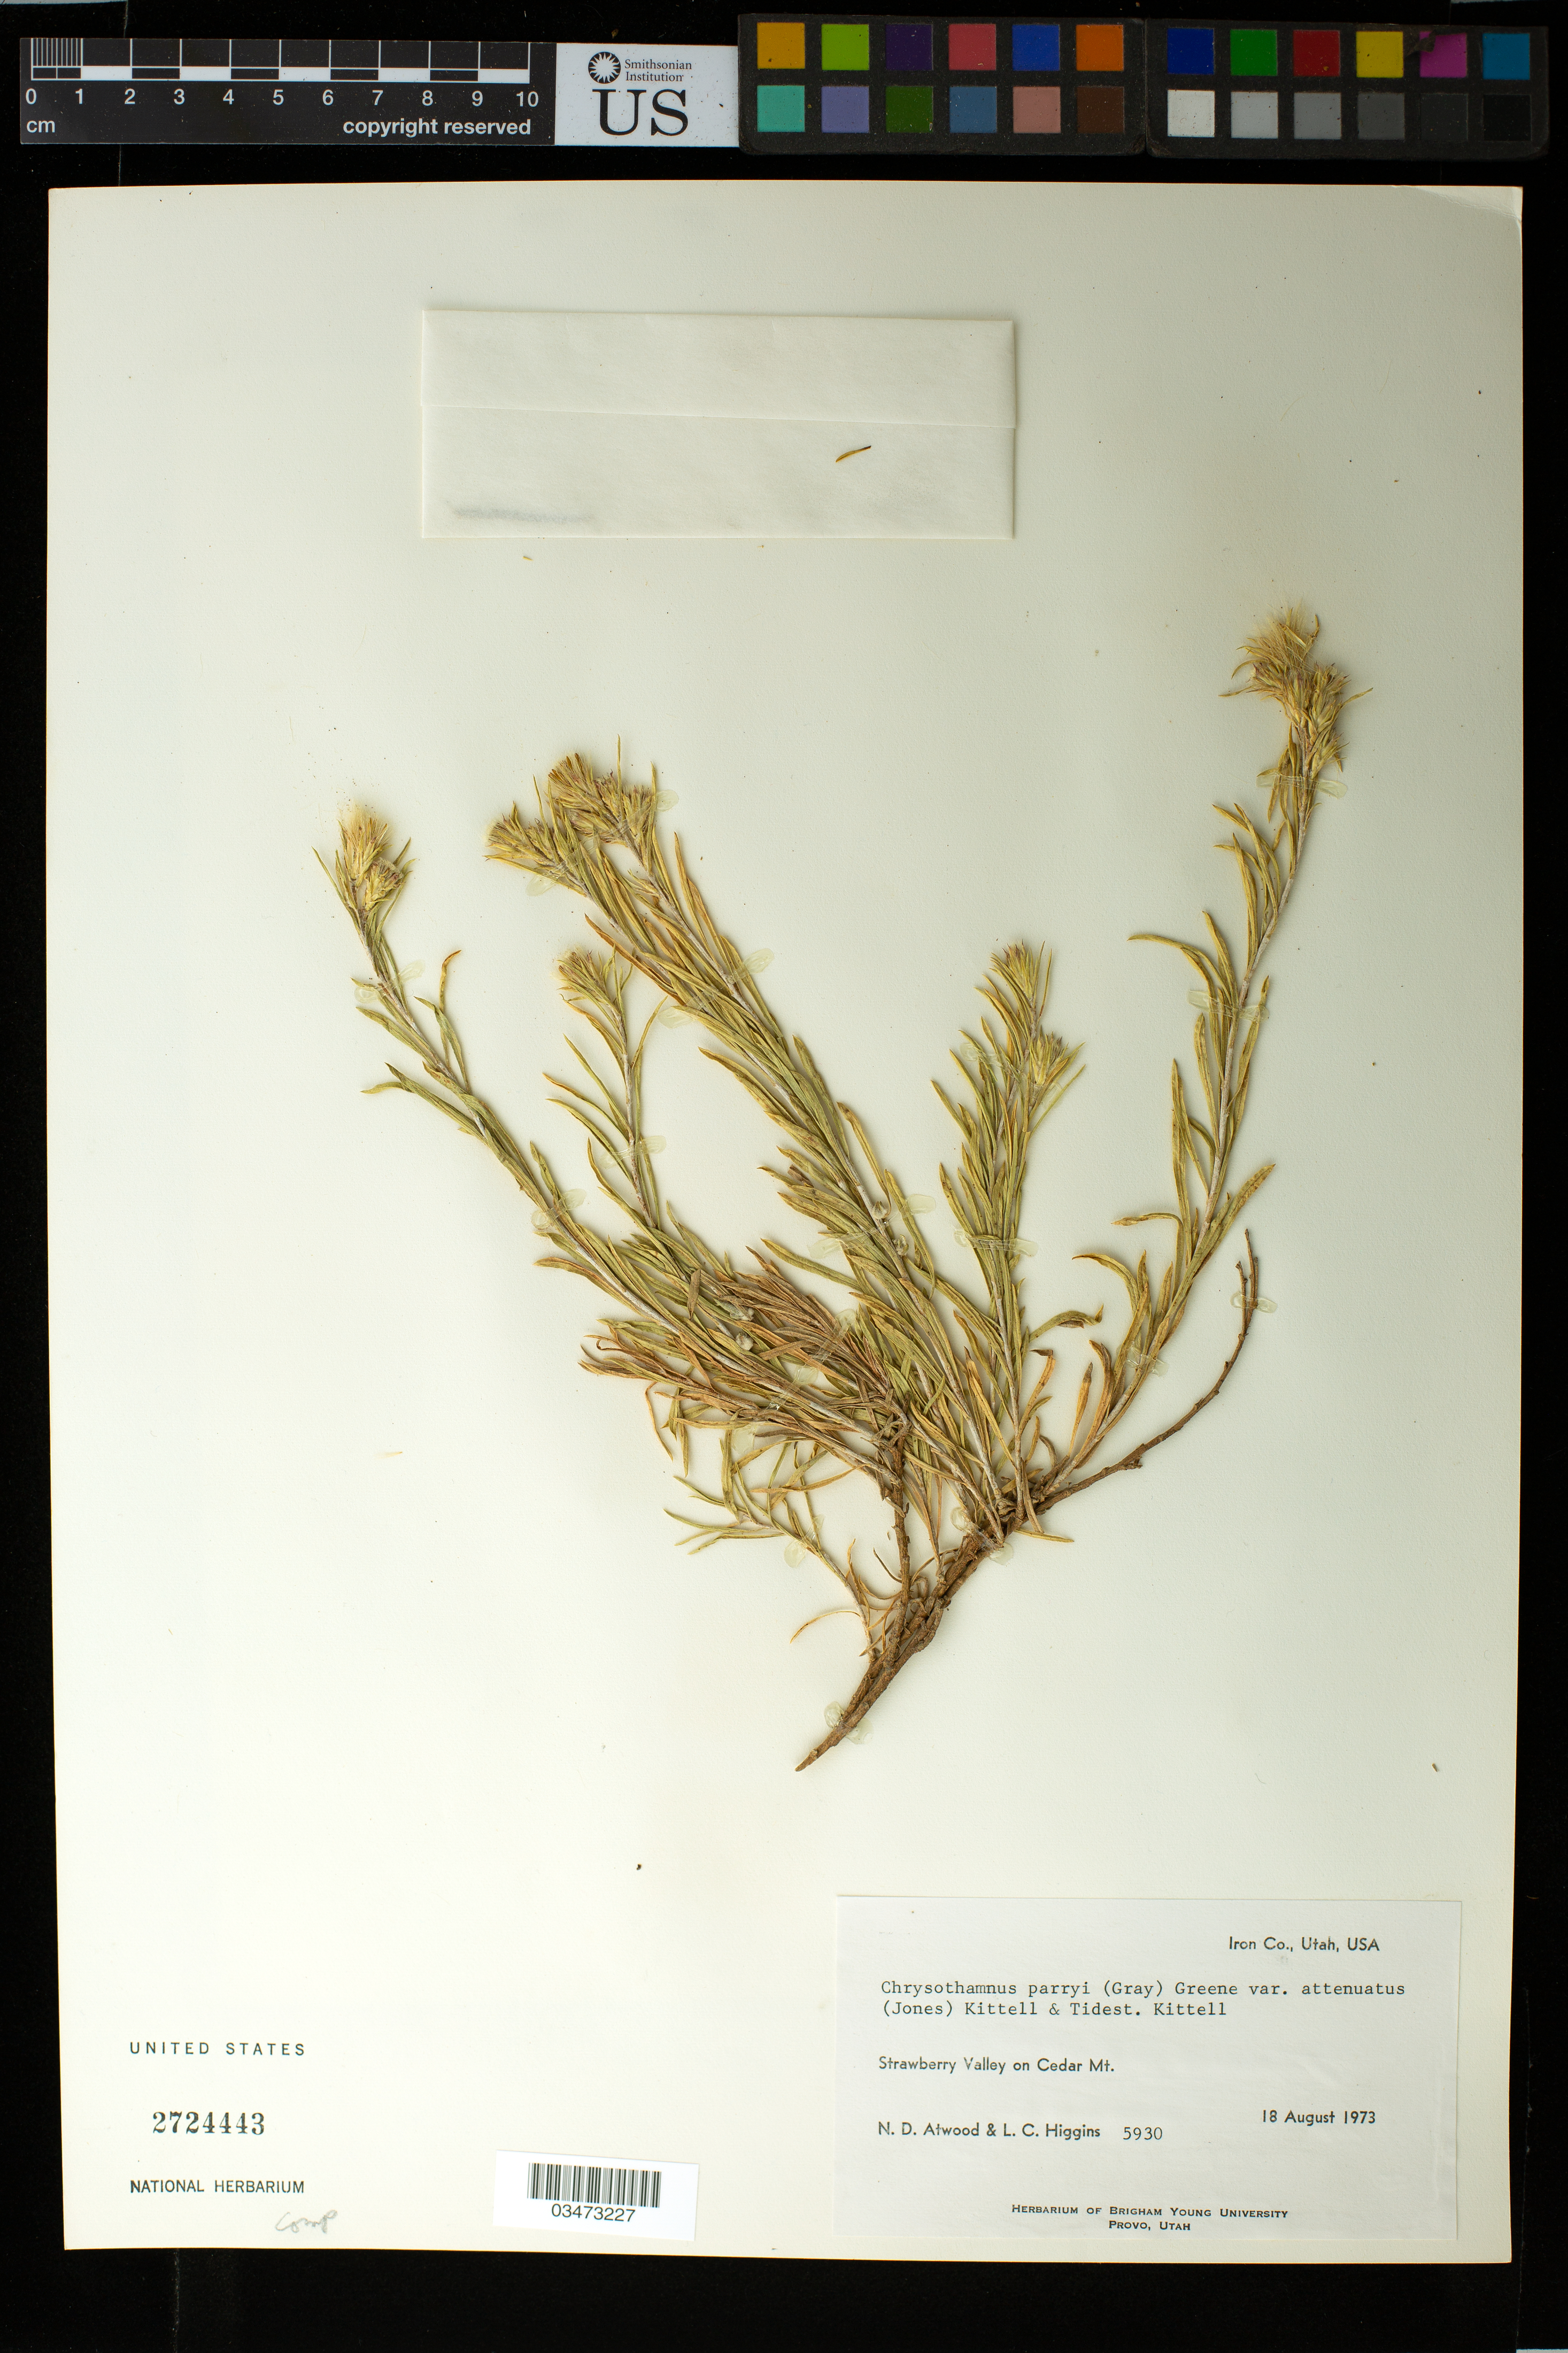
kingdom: Plantae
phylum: Tracheophyta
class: Magnoliopsida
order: Asterales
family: Asteraceae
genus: Chrysothamnus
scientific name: Chrysothamnus parryi var. attenuatus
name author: (M.E. Jones) Kittell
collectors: N. Atwood & L. Higgins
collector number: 5930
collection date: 1973-08-18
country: United States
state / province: Utah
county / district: Iron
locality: Strawberry Valley on Cedar Mt.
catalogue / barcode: US 2724443